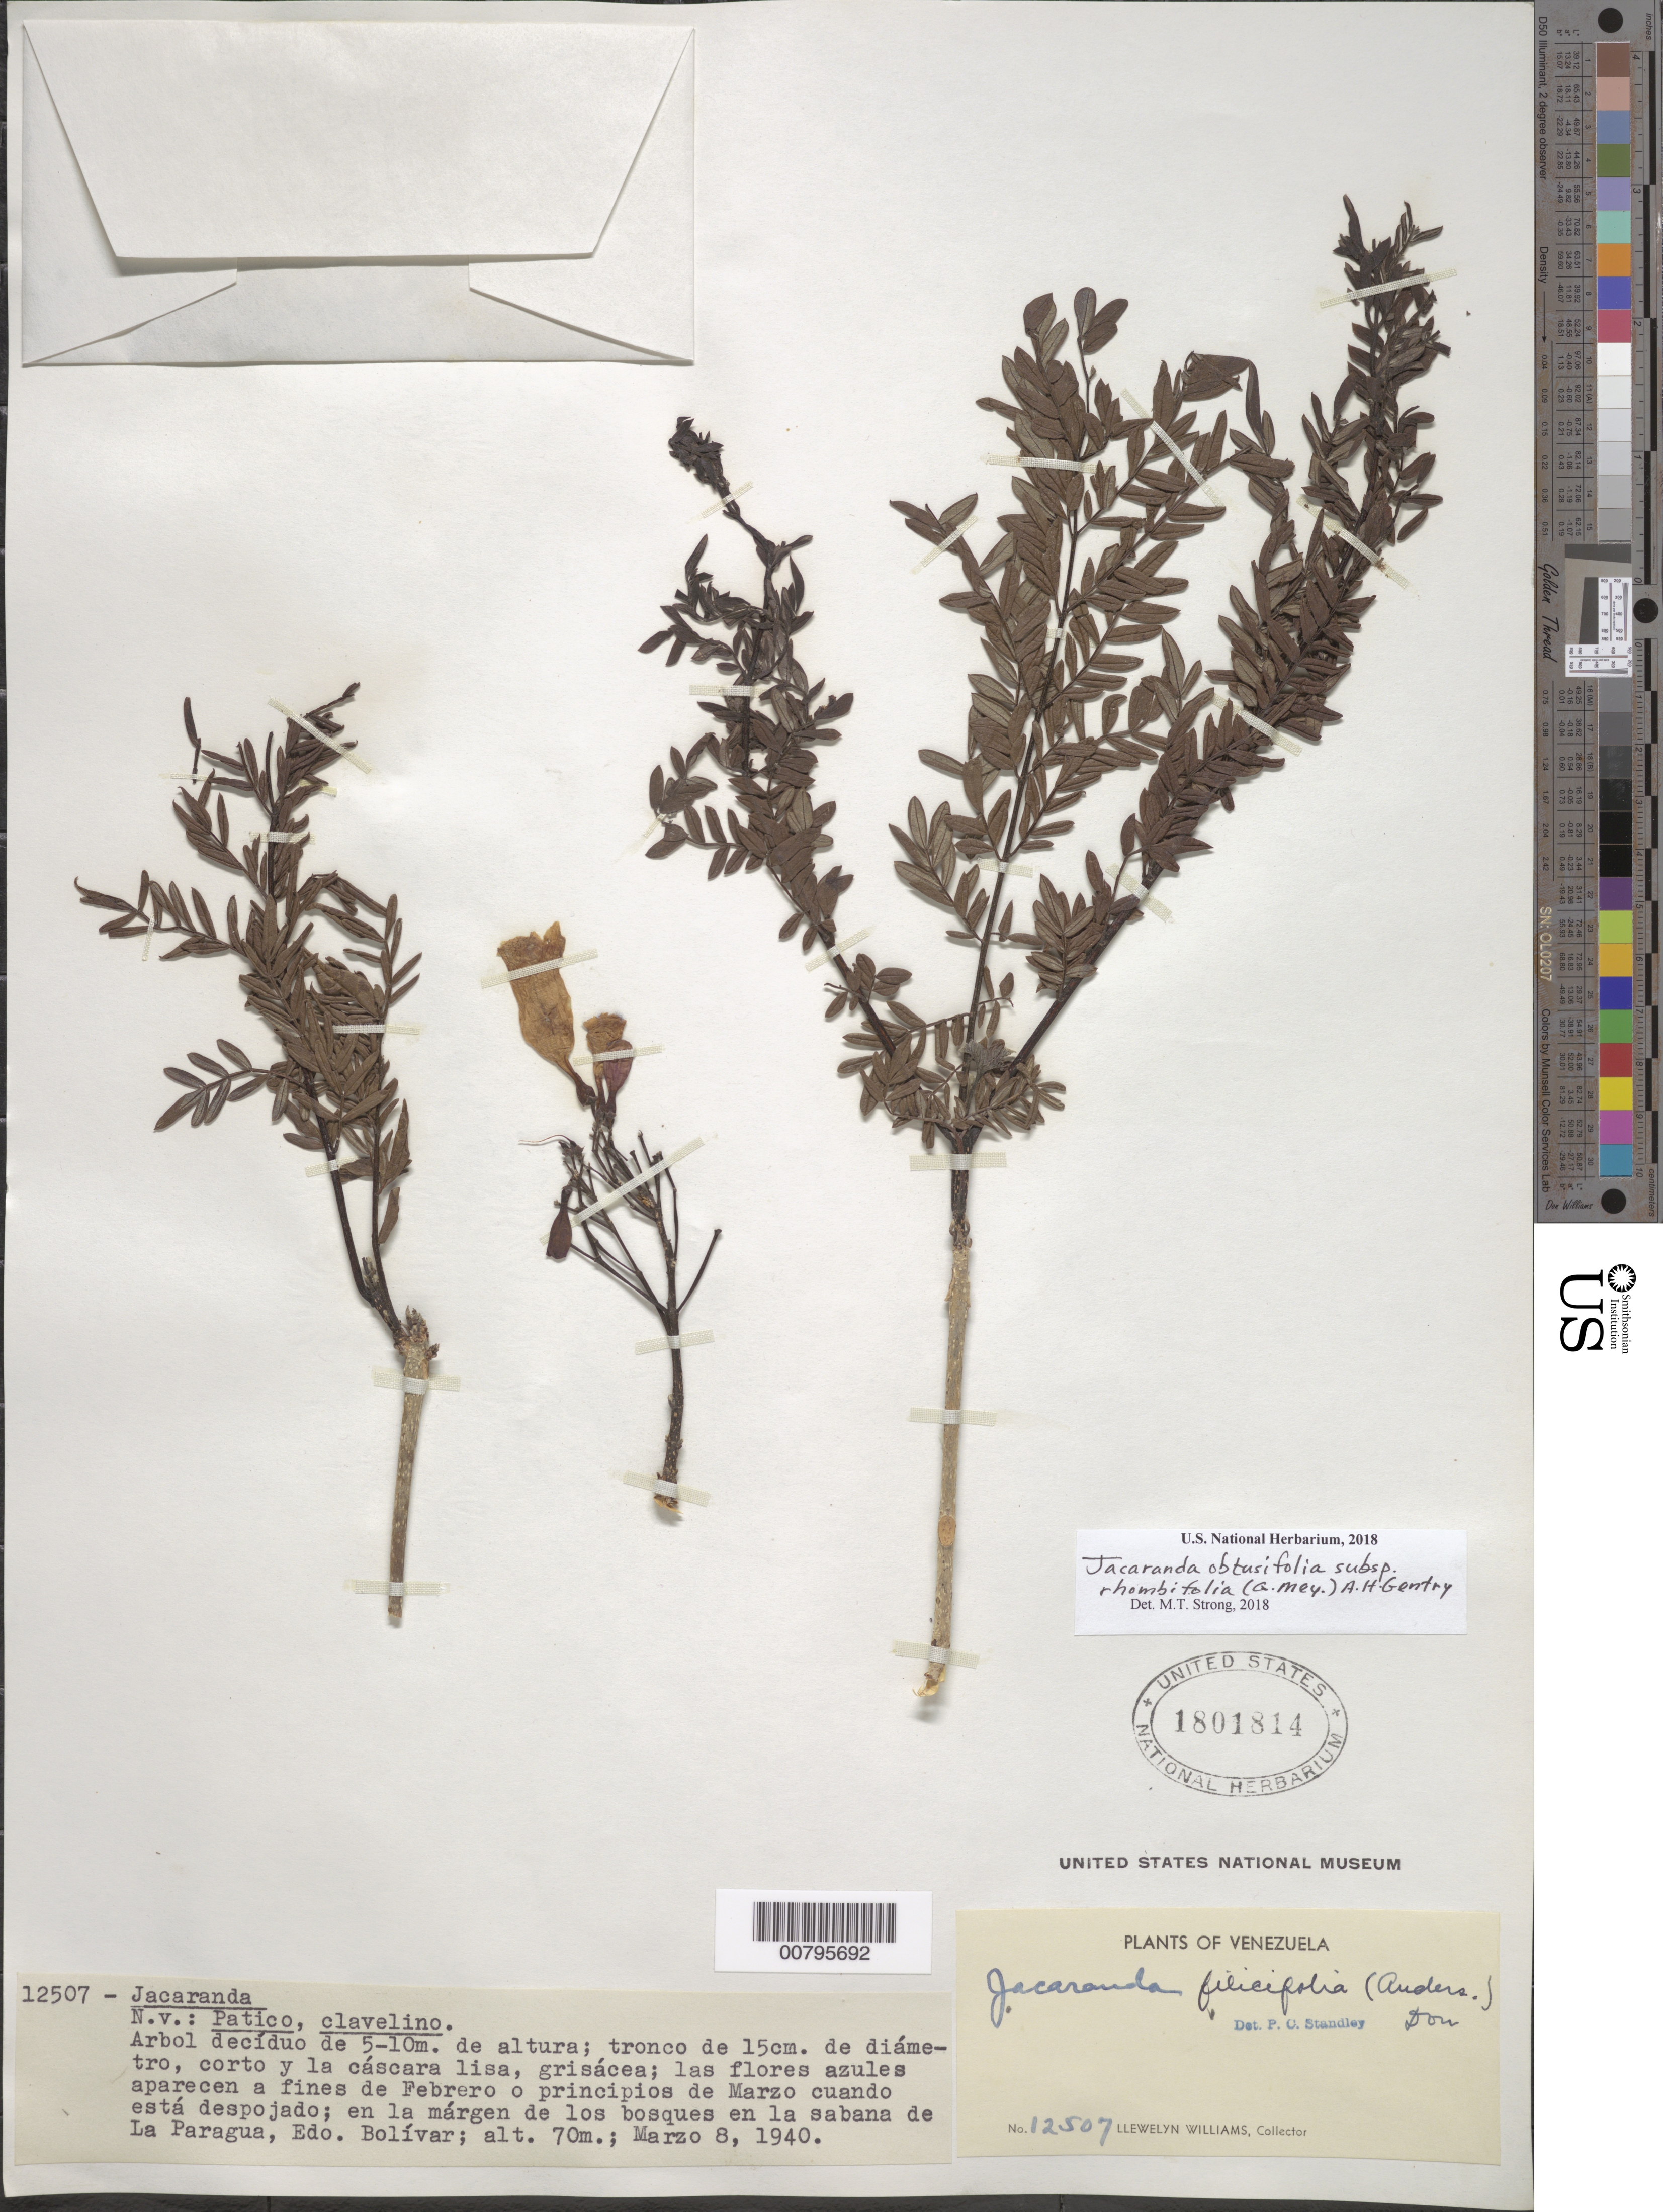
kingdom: Plantae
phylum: Tracheophyta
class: Magnoliopsida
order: Lamiales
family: Bignoniaceae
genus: Jacaranda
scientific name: Jacaranda obtusifolia subsp. rhombifolia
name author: (G. Mey.) A.H. Gentry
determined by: Strong, Mark T., (BOT), Smithsonian Institution - National Museum of Natural History (UNITED STATES)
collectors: Ll. Williams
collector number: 12507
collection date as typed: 8-Mar-40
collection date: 1940-03-08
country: Venezuela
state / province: Bolívar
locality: La Paragua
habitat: Forest margins of the savanna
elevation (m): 70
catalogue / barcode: US 1801814